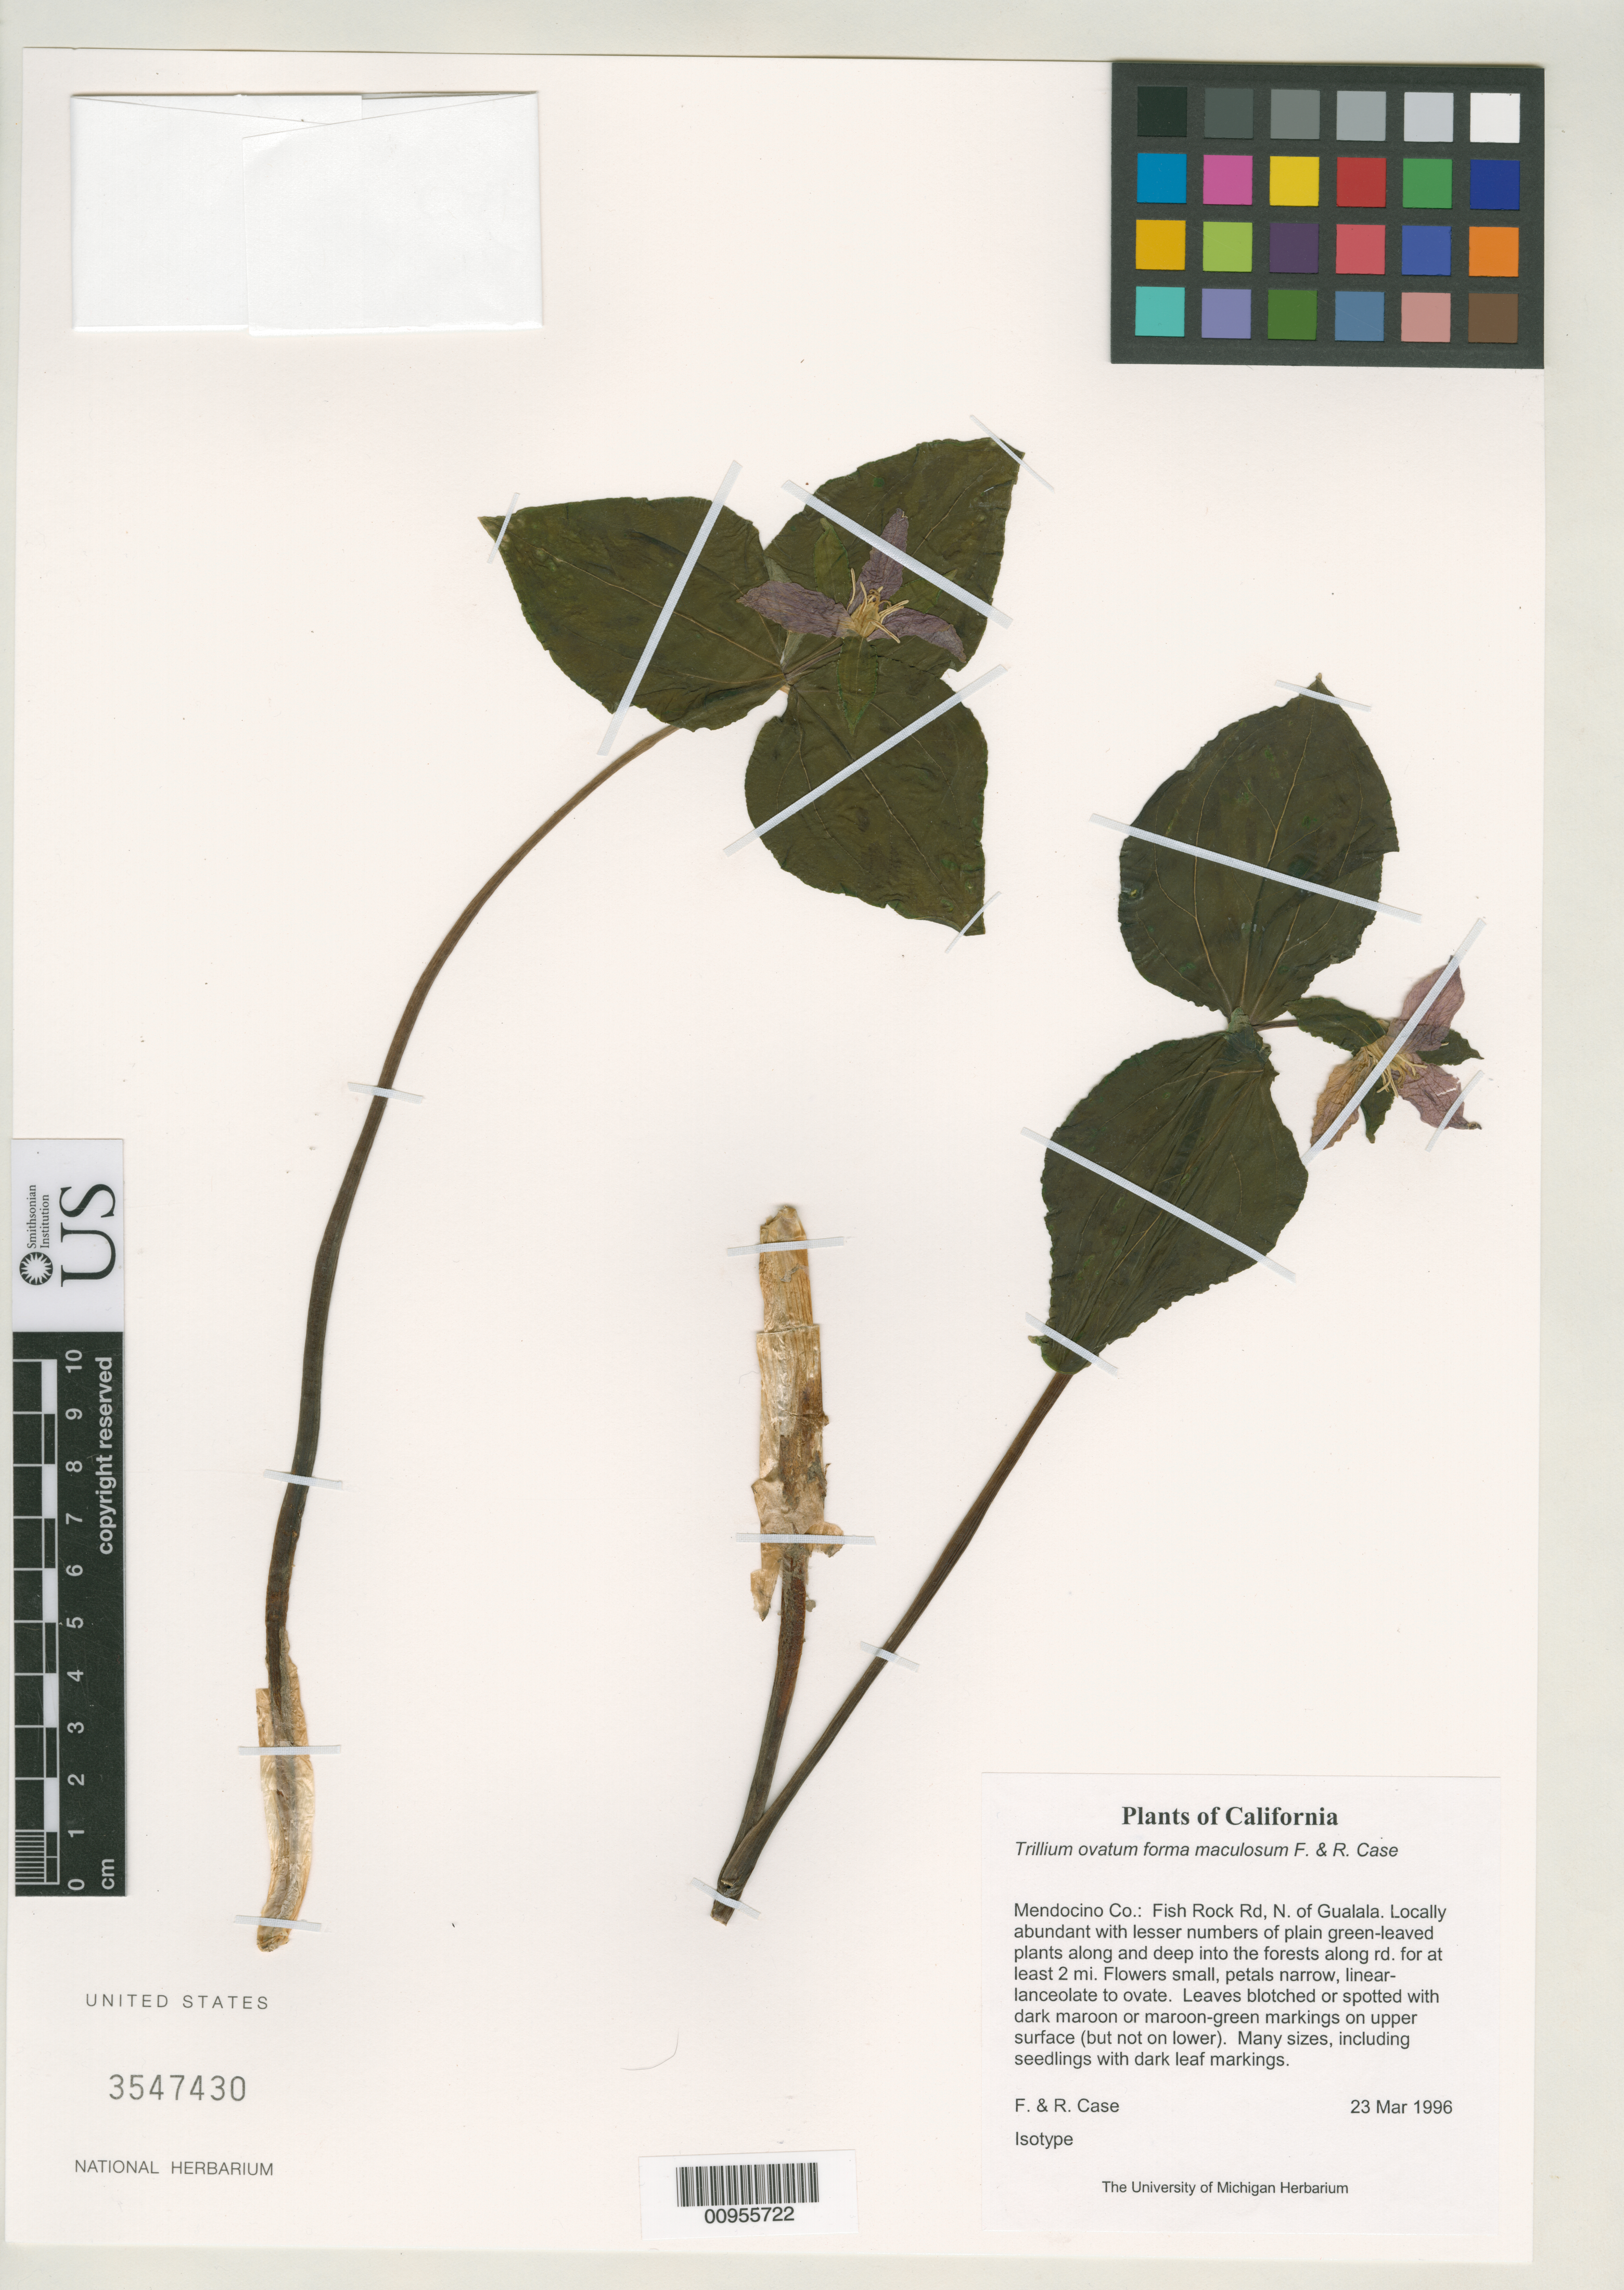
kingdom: Plantae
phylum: Tracheophyta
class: Liliopsida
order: Liliales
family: Melanthiaceae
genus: Trillium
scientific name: Trillium ovatum f. maculosum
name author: Case & R.B. Case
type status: Isotype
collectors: F. Case & R. Case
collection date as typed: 23 Mar 1996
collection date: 1996-03-23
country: United States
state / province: California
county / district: Mendocino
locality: Mendocino Co.: Fish Rock Rd, N of Gualala.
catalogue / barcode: US 3547430